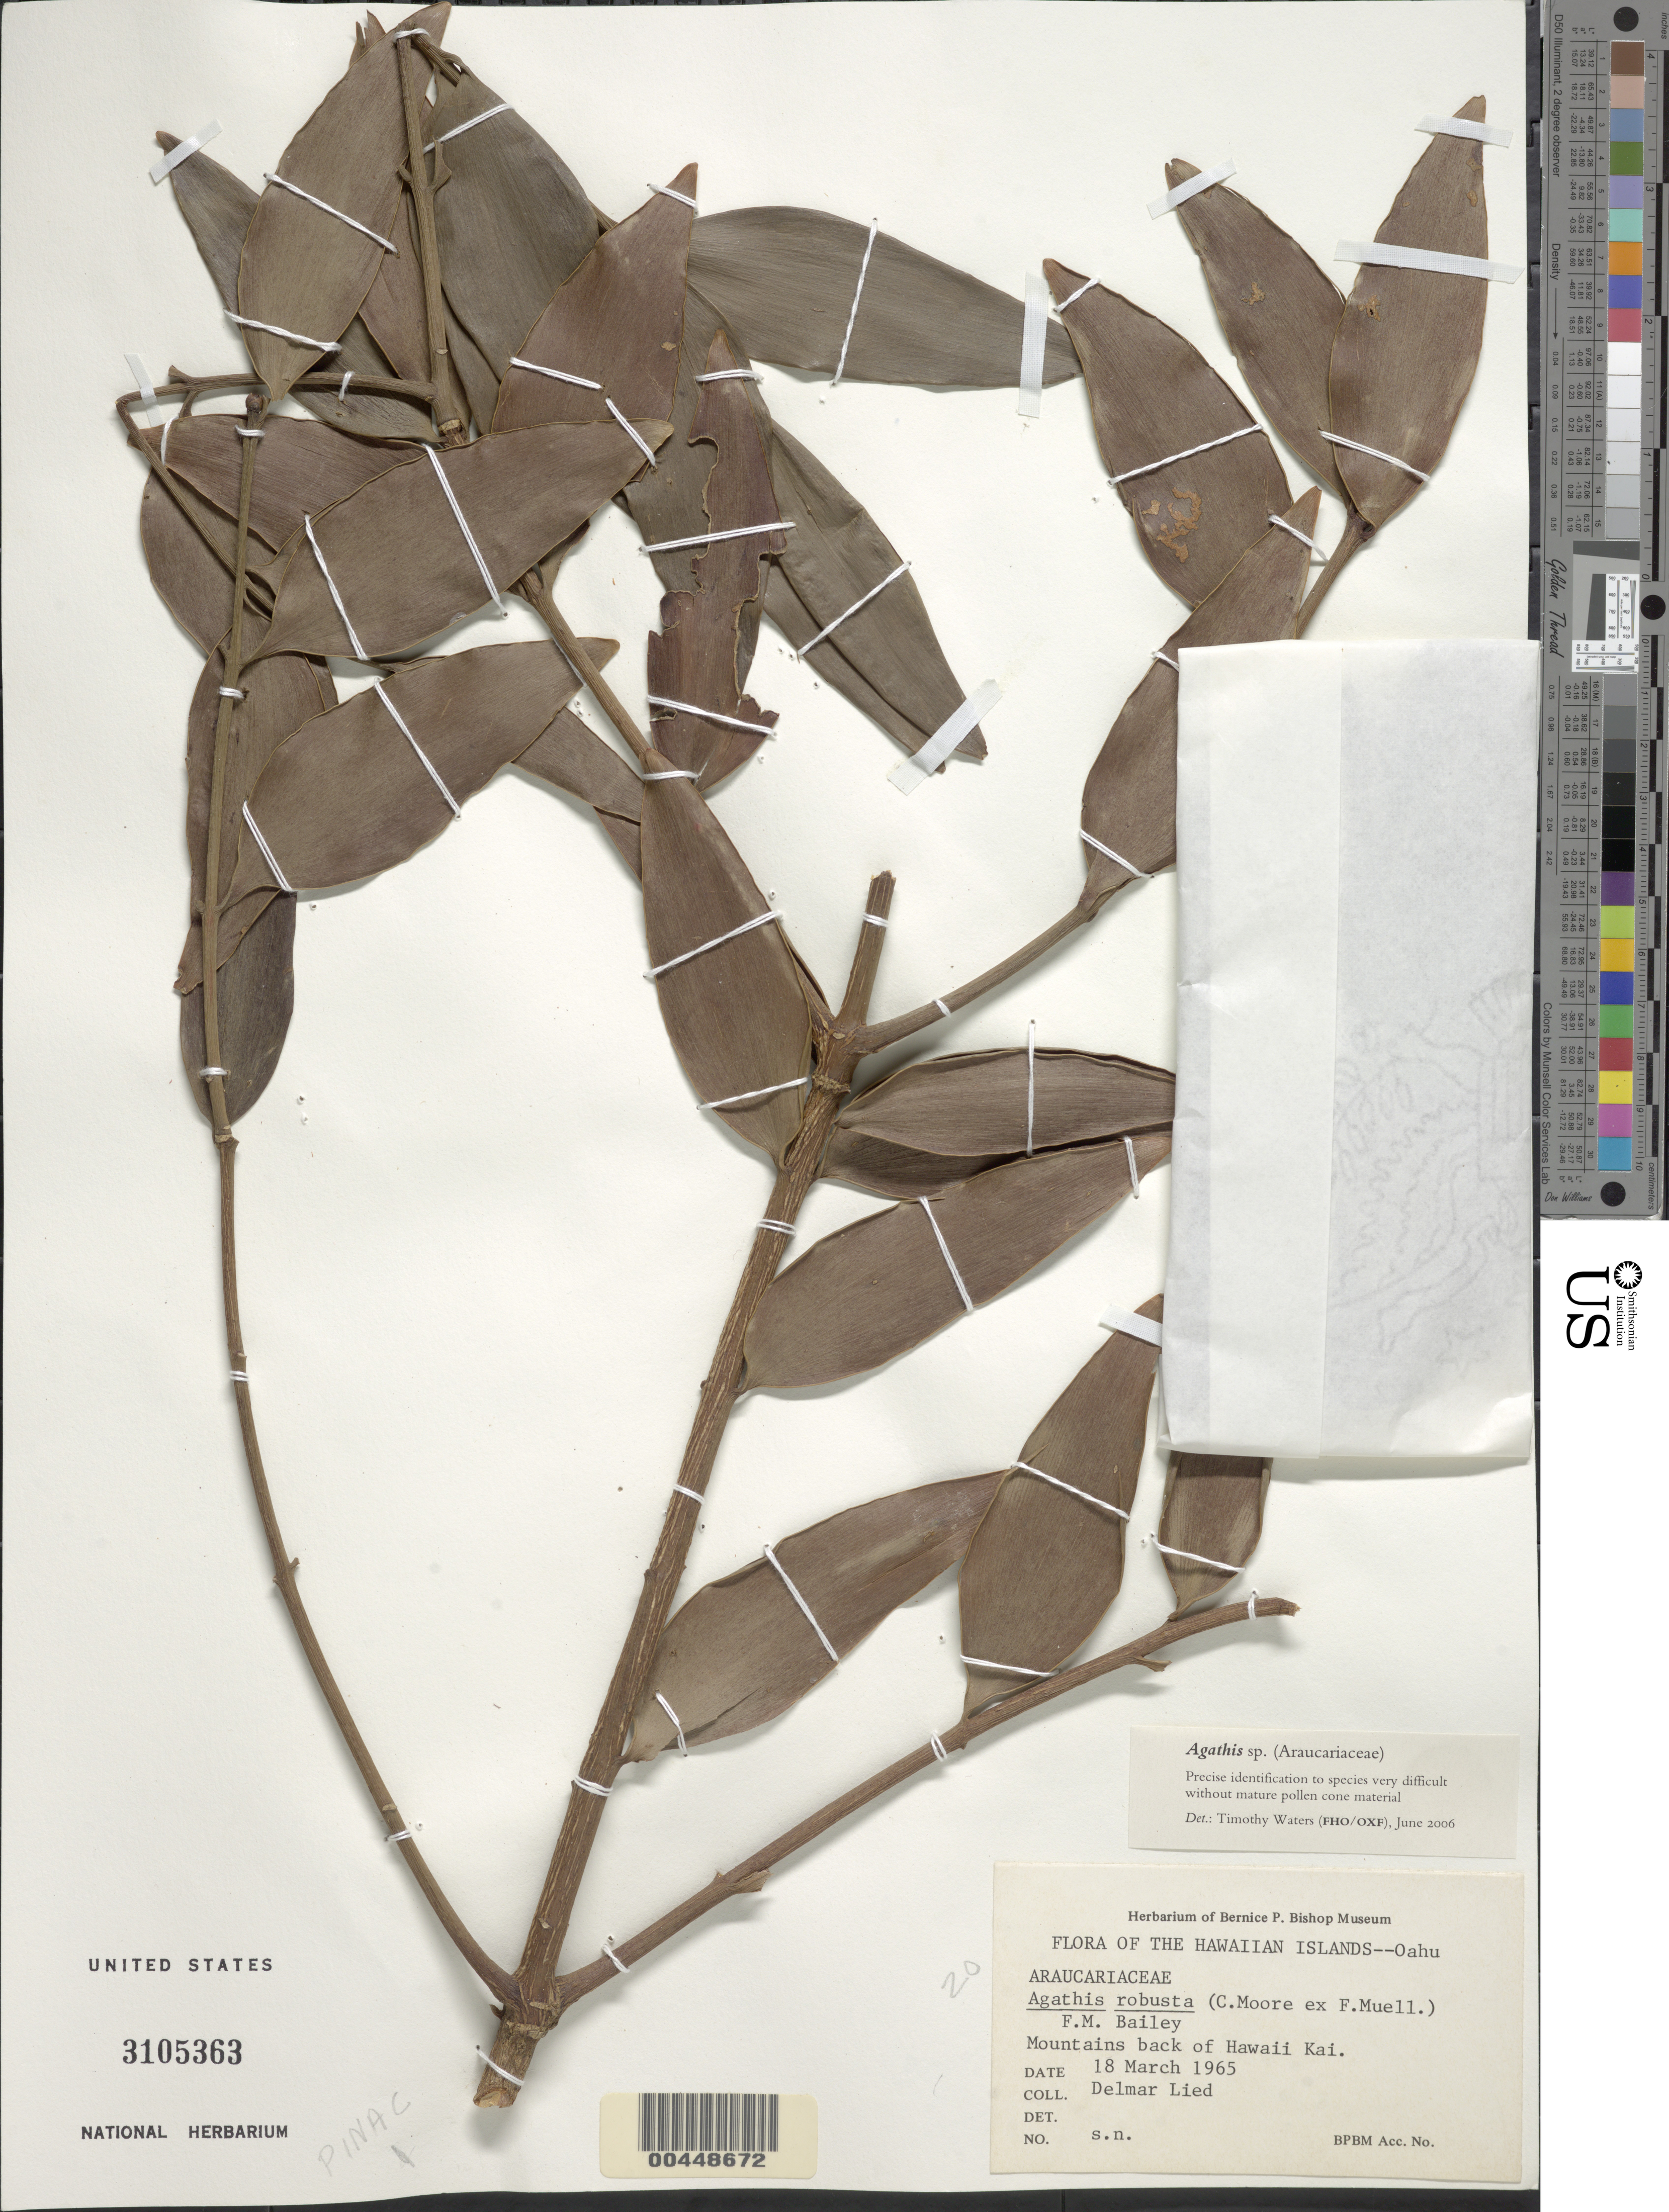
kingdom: Plantae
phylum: Tracheophyta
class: Pinopsida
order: Pinales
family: Araucariaceae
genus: Agathis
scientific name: Agathis robusta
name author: (C. Moore ex F. Muell.) F.M. Bailey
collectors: D. Lied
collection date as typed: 18 Mar 1965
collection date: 1965-03-18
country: United States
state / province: Hawaii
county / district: Honolulu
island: Oahu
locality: Mountains back of Hawaii Kai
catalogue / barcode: US 3105363